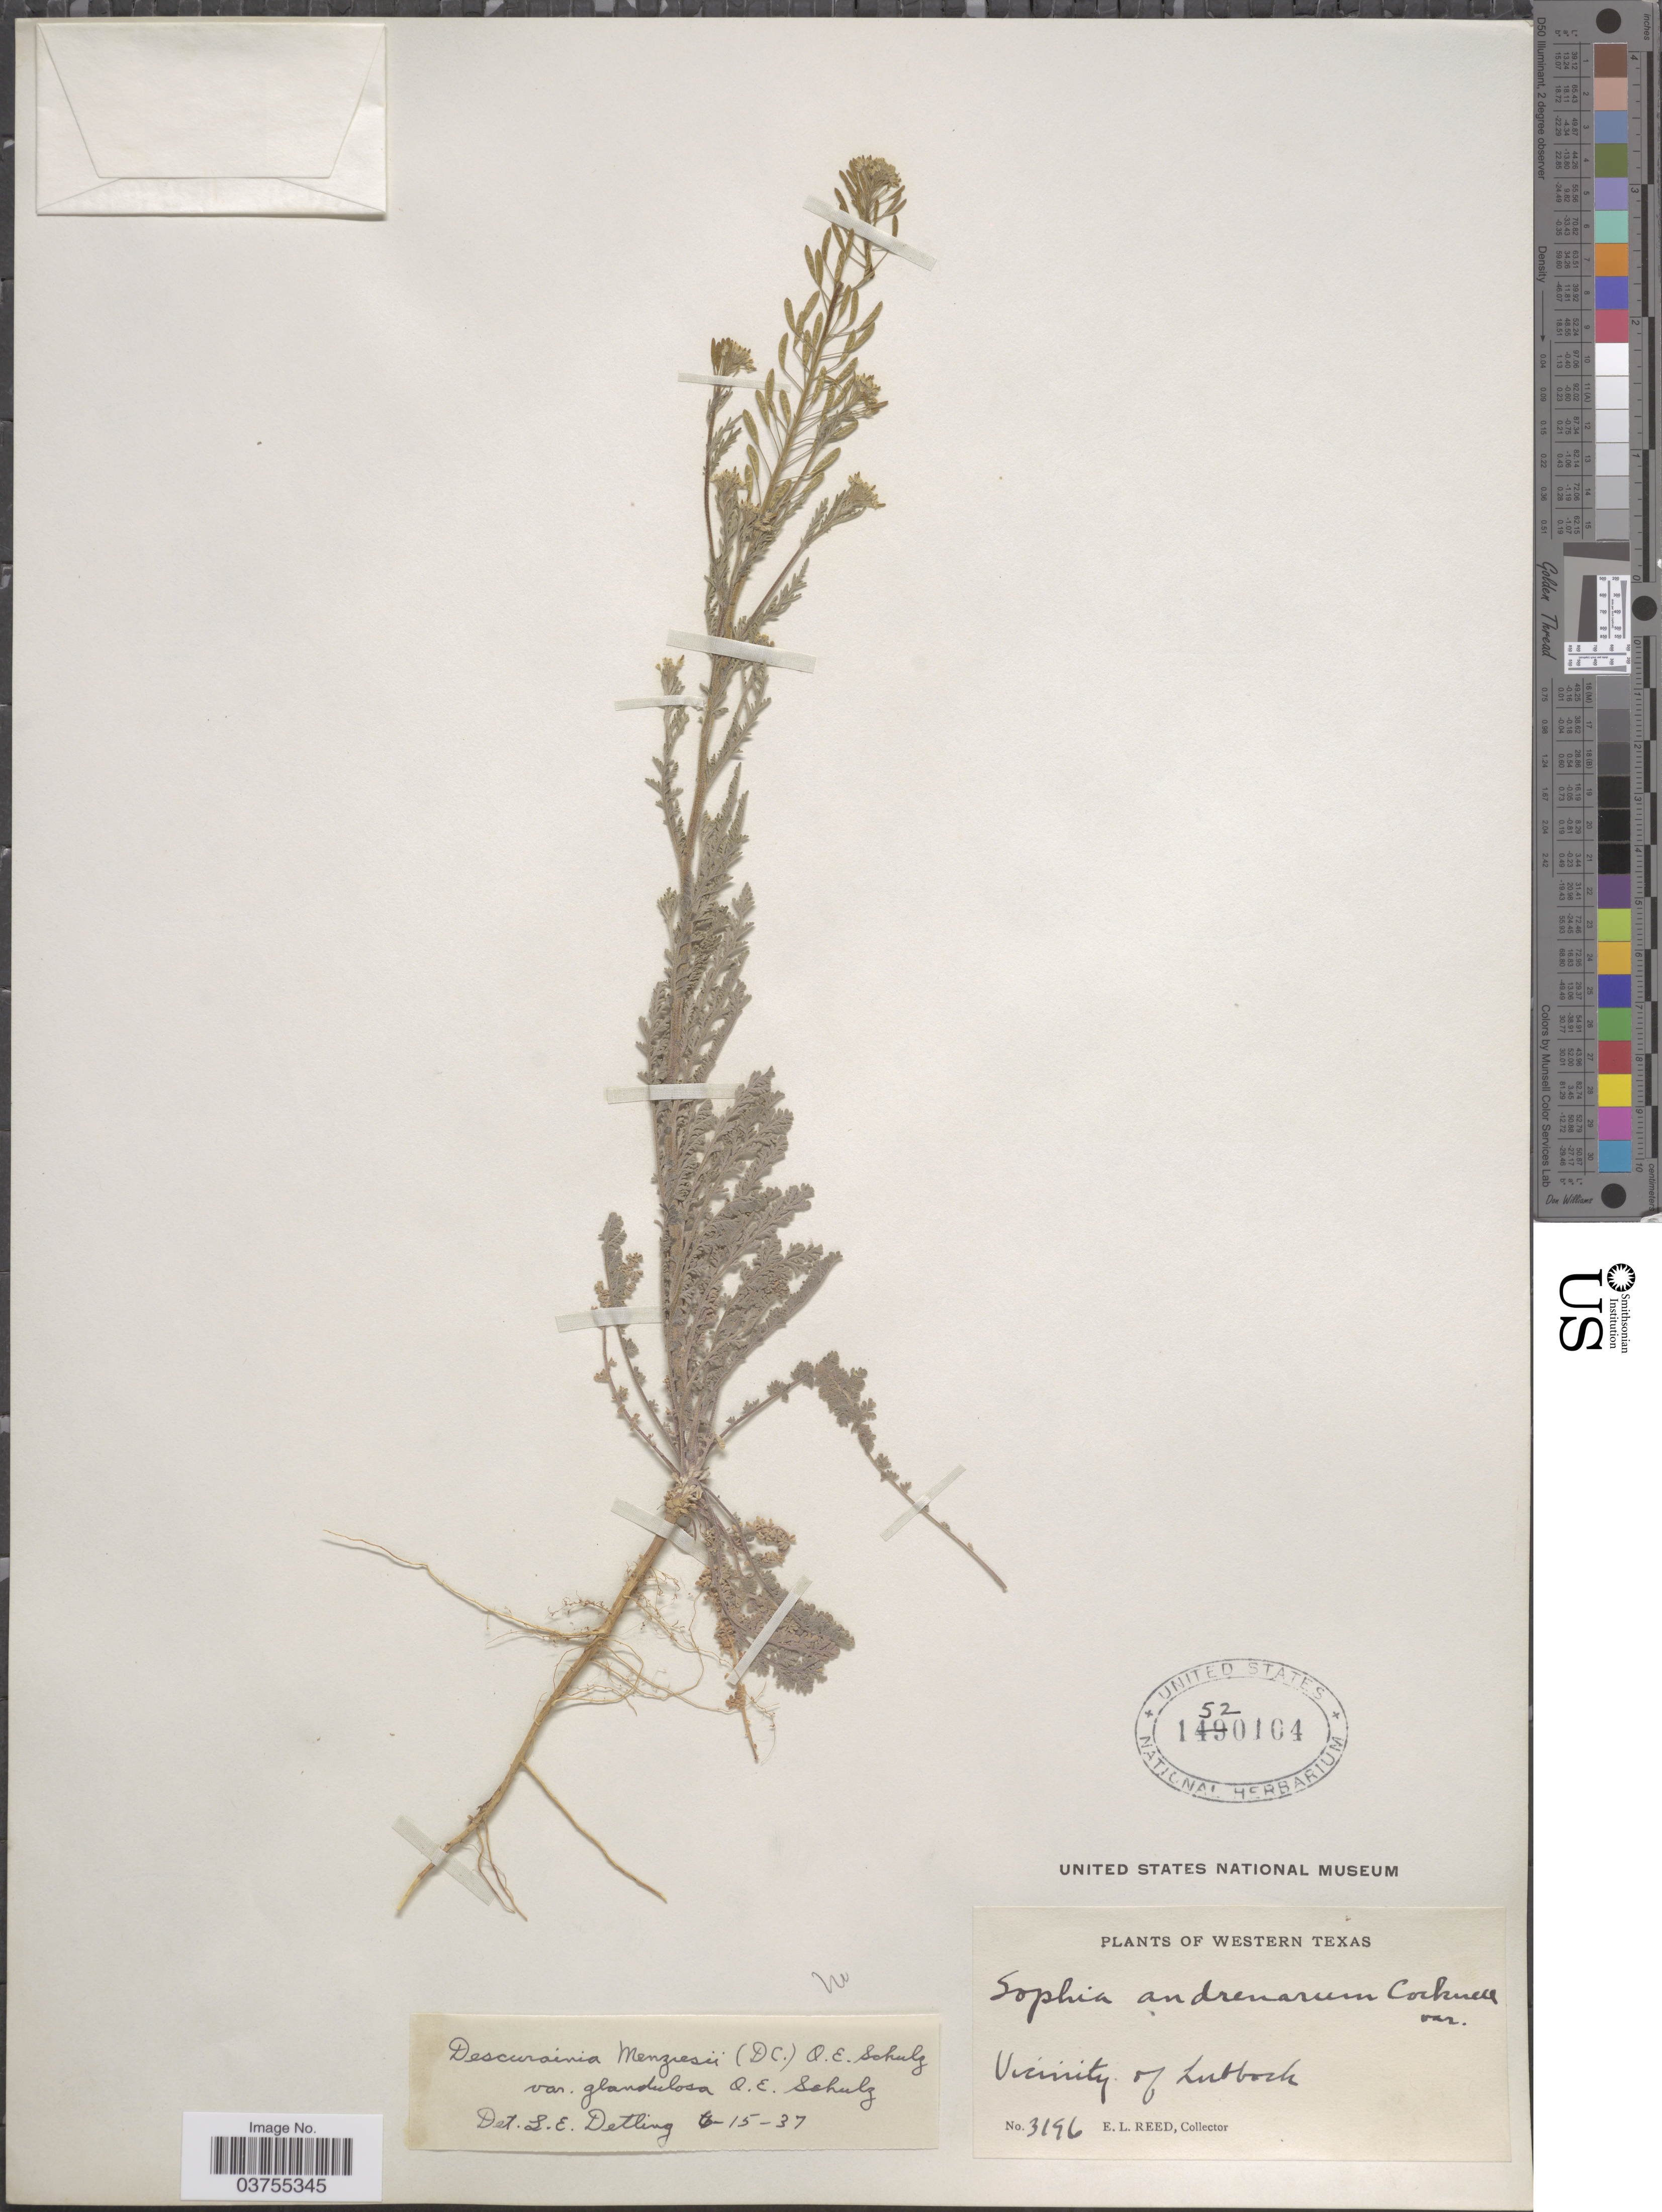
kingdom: Plantae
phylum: Tracheophyta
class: Magnoliopsida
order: Brassicales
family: Brassicaceae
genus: Descurainia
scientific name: Descurainia sp.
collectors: E. Reed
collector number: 3196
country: United States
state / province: Texas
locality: Western Texas. Vicinity of Lubbock.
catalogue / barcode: US 1520104